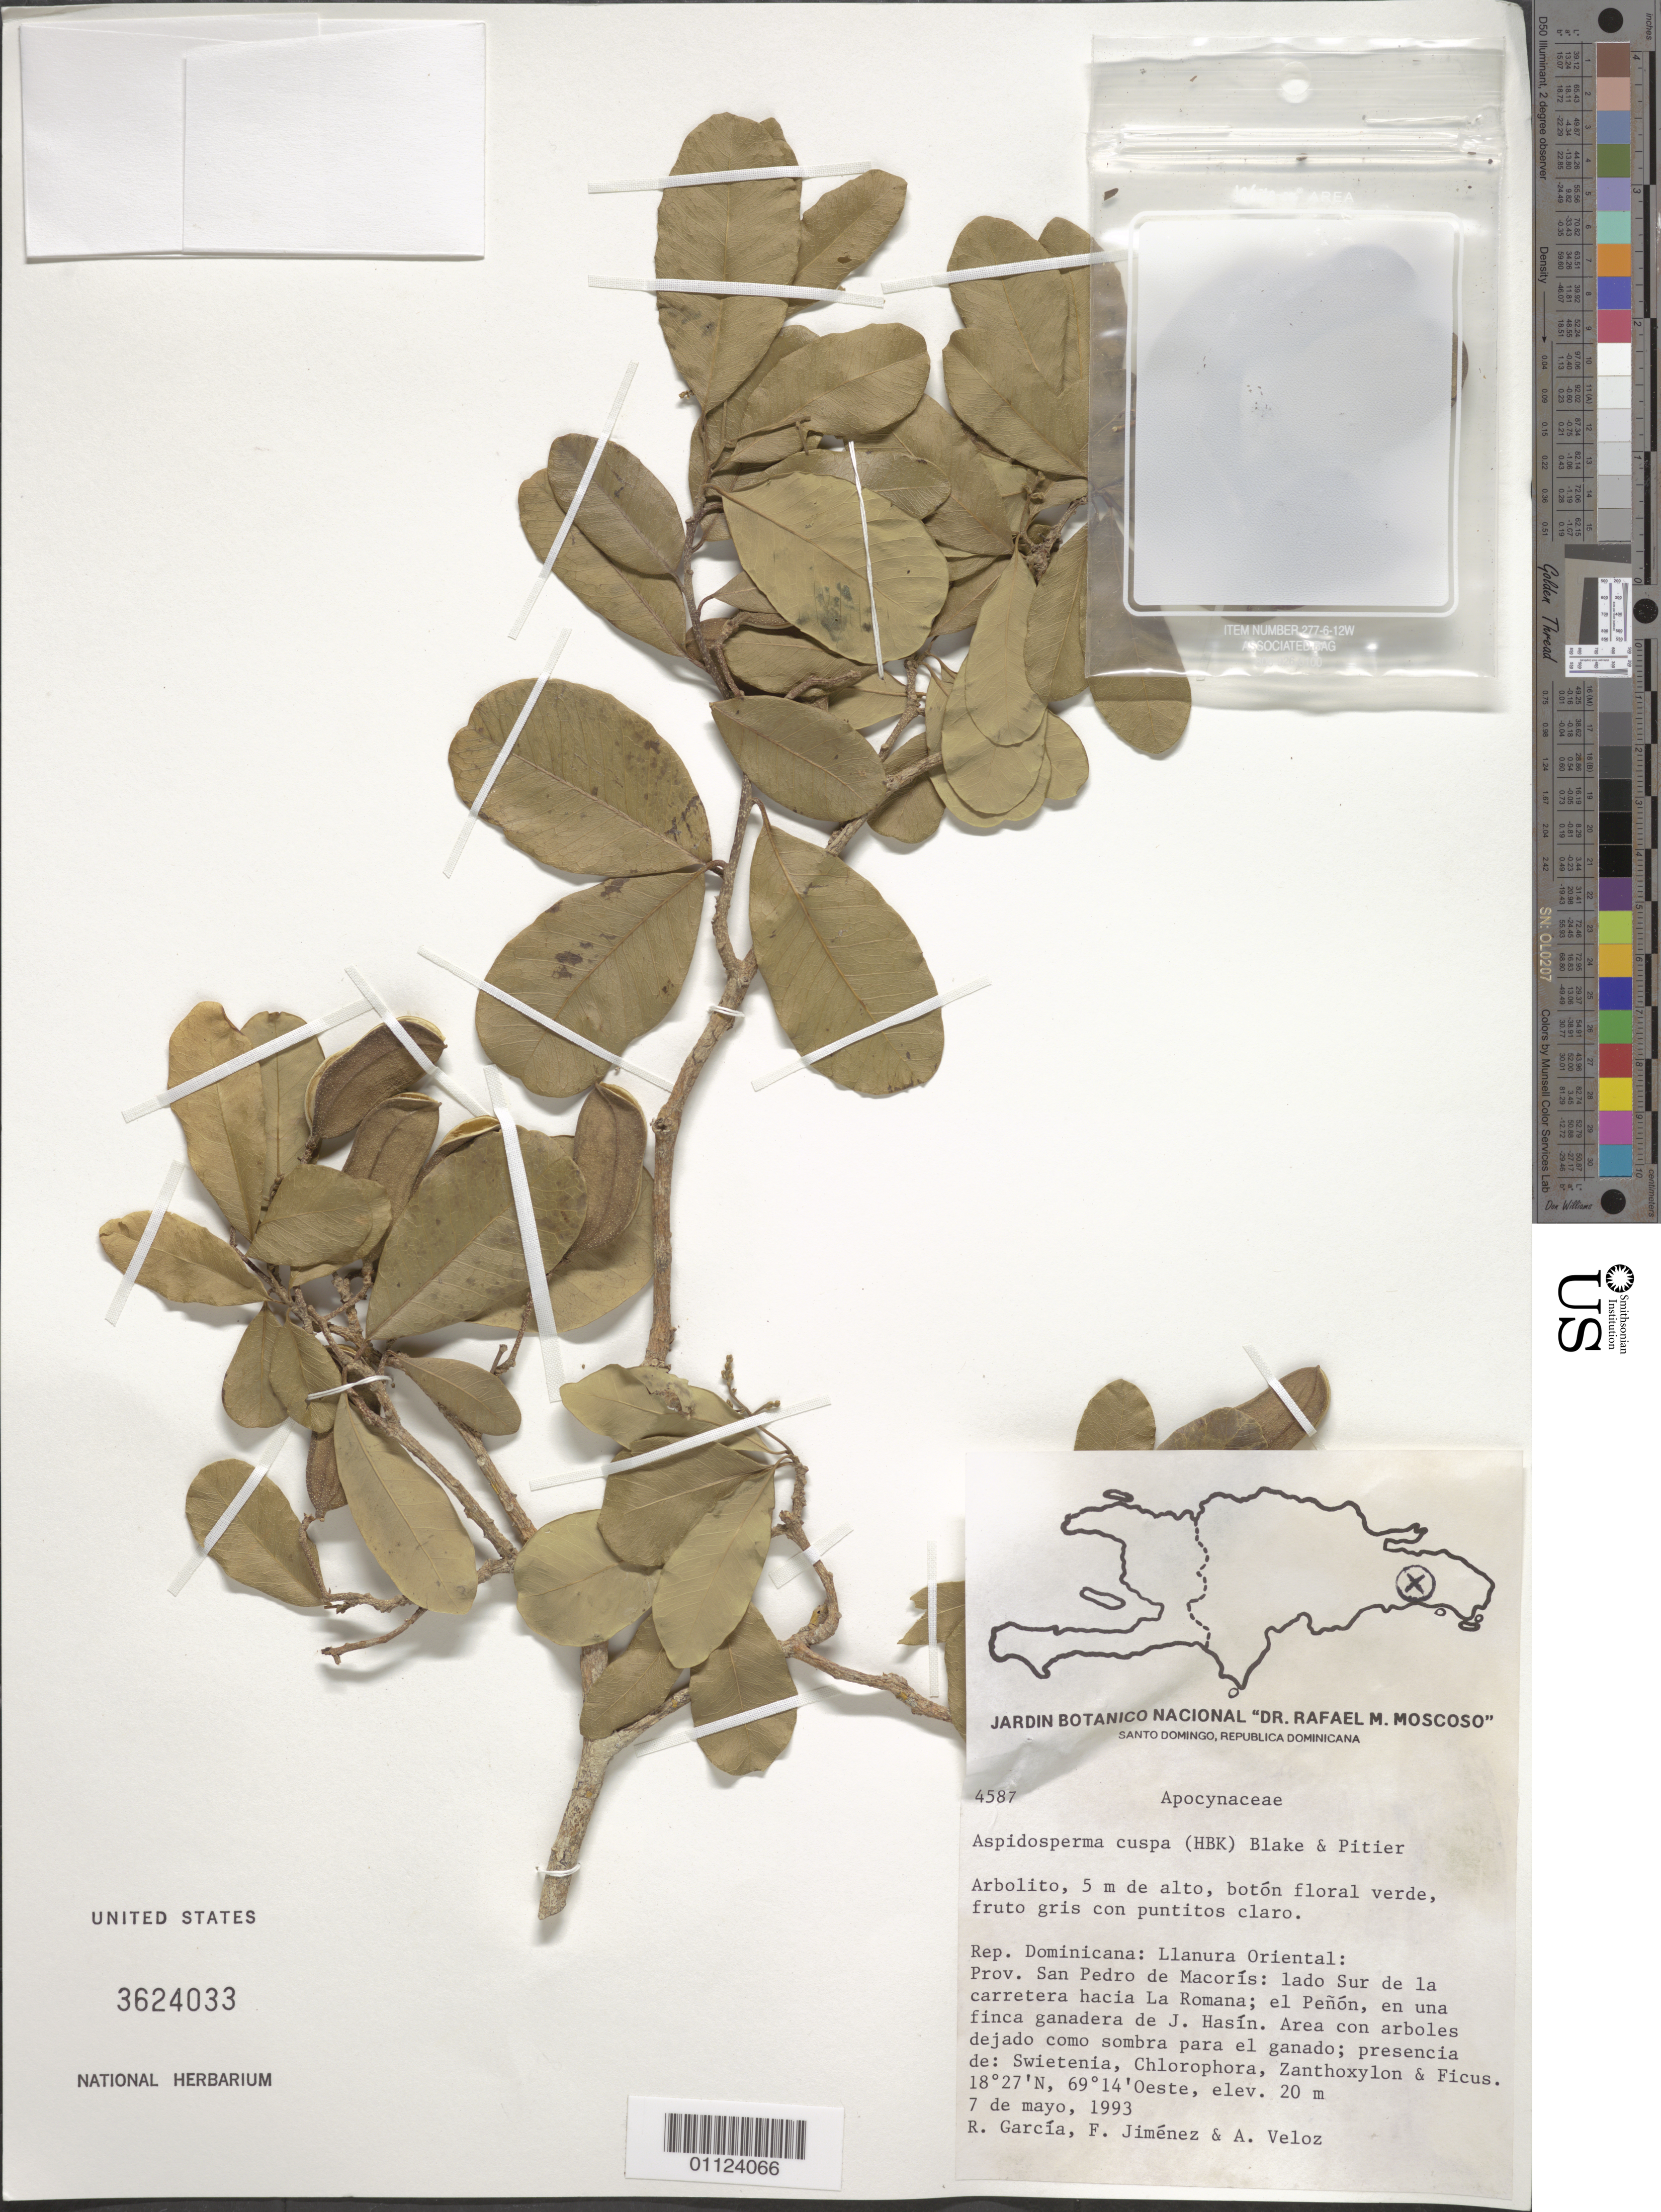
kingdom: Plantae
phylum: Tracheophyta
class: Magnoliopsida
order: Gentianales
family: Apocynaceae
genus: Aspidosperma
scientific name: Aspidosperma cuspa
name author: (Kunth) S.F. Blake ex Pittier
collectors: R. G. García, F. Jiménez & A. Veloz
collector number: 4587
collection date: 1993-05-07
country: Dominican Republic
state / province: San Pedro de Macorís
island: Hispaniola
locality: Llanura Oriental, lado Sur de la carretera hacia La Romana; el Peñón, en una finca ganadera de J. Hasín.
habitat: Area con arboles dejado como sombra para el ganado; presencia de: Swietenia, Chlorophora, Zanthoxylon & Ficus.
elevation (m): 20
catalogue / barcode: US 3624033